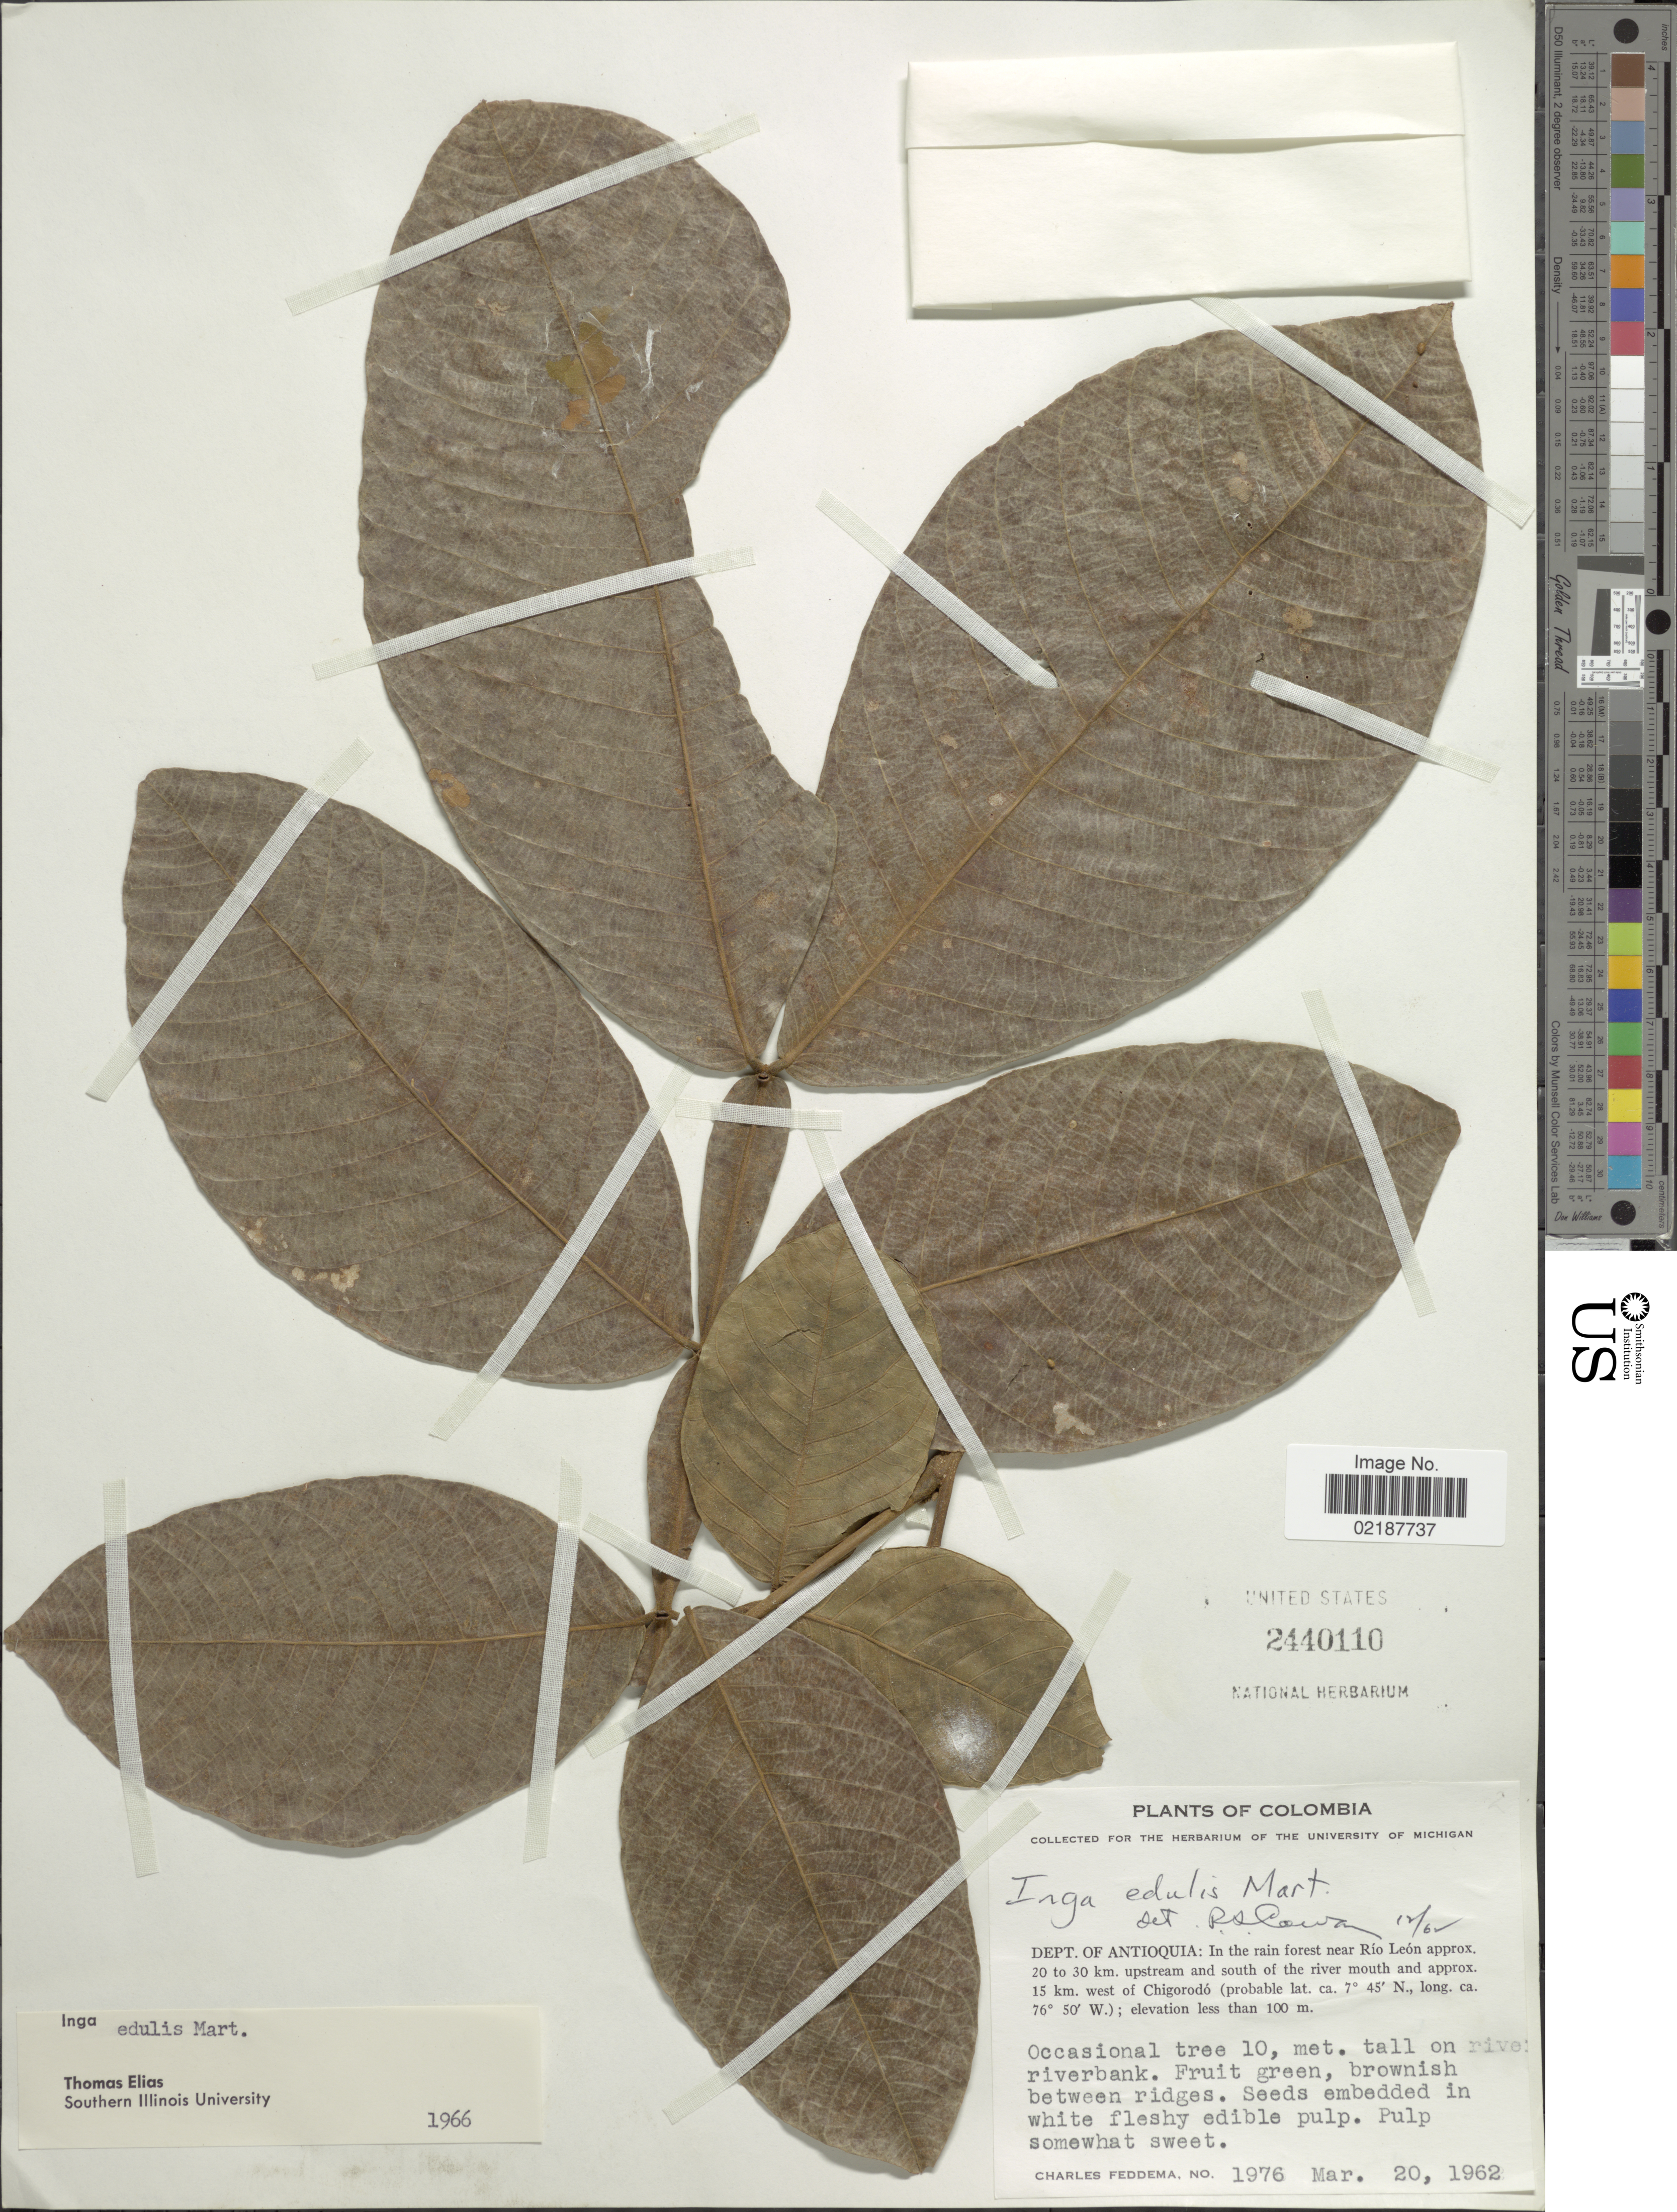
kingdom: Plantae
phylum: Tracheophyta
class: Magnoliopsida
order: Fabales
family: Fabaceae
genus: Inga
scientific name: Inga edulis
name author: Mart.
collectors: C. Feddema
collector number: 1976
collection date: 1962-03-20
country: Colombia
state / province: Antioquia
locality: Dept. of Antioqua: In the rain forest near Rio Léon approx, 20 to 30 km. upstream and south of the river mouth and approx. 15 km. west of Chigorodo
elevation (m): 100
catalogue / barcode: US 2440110